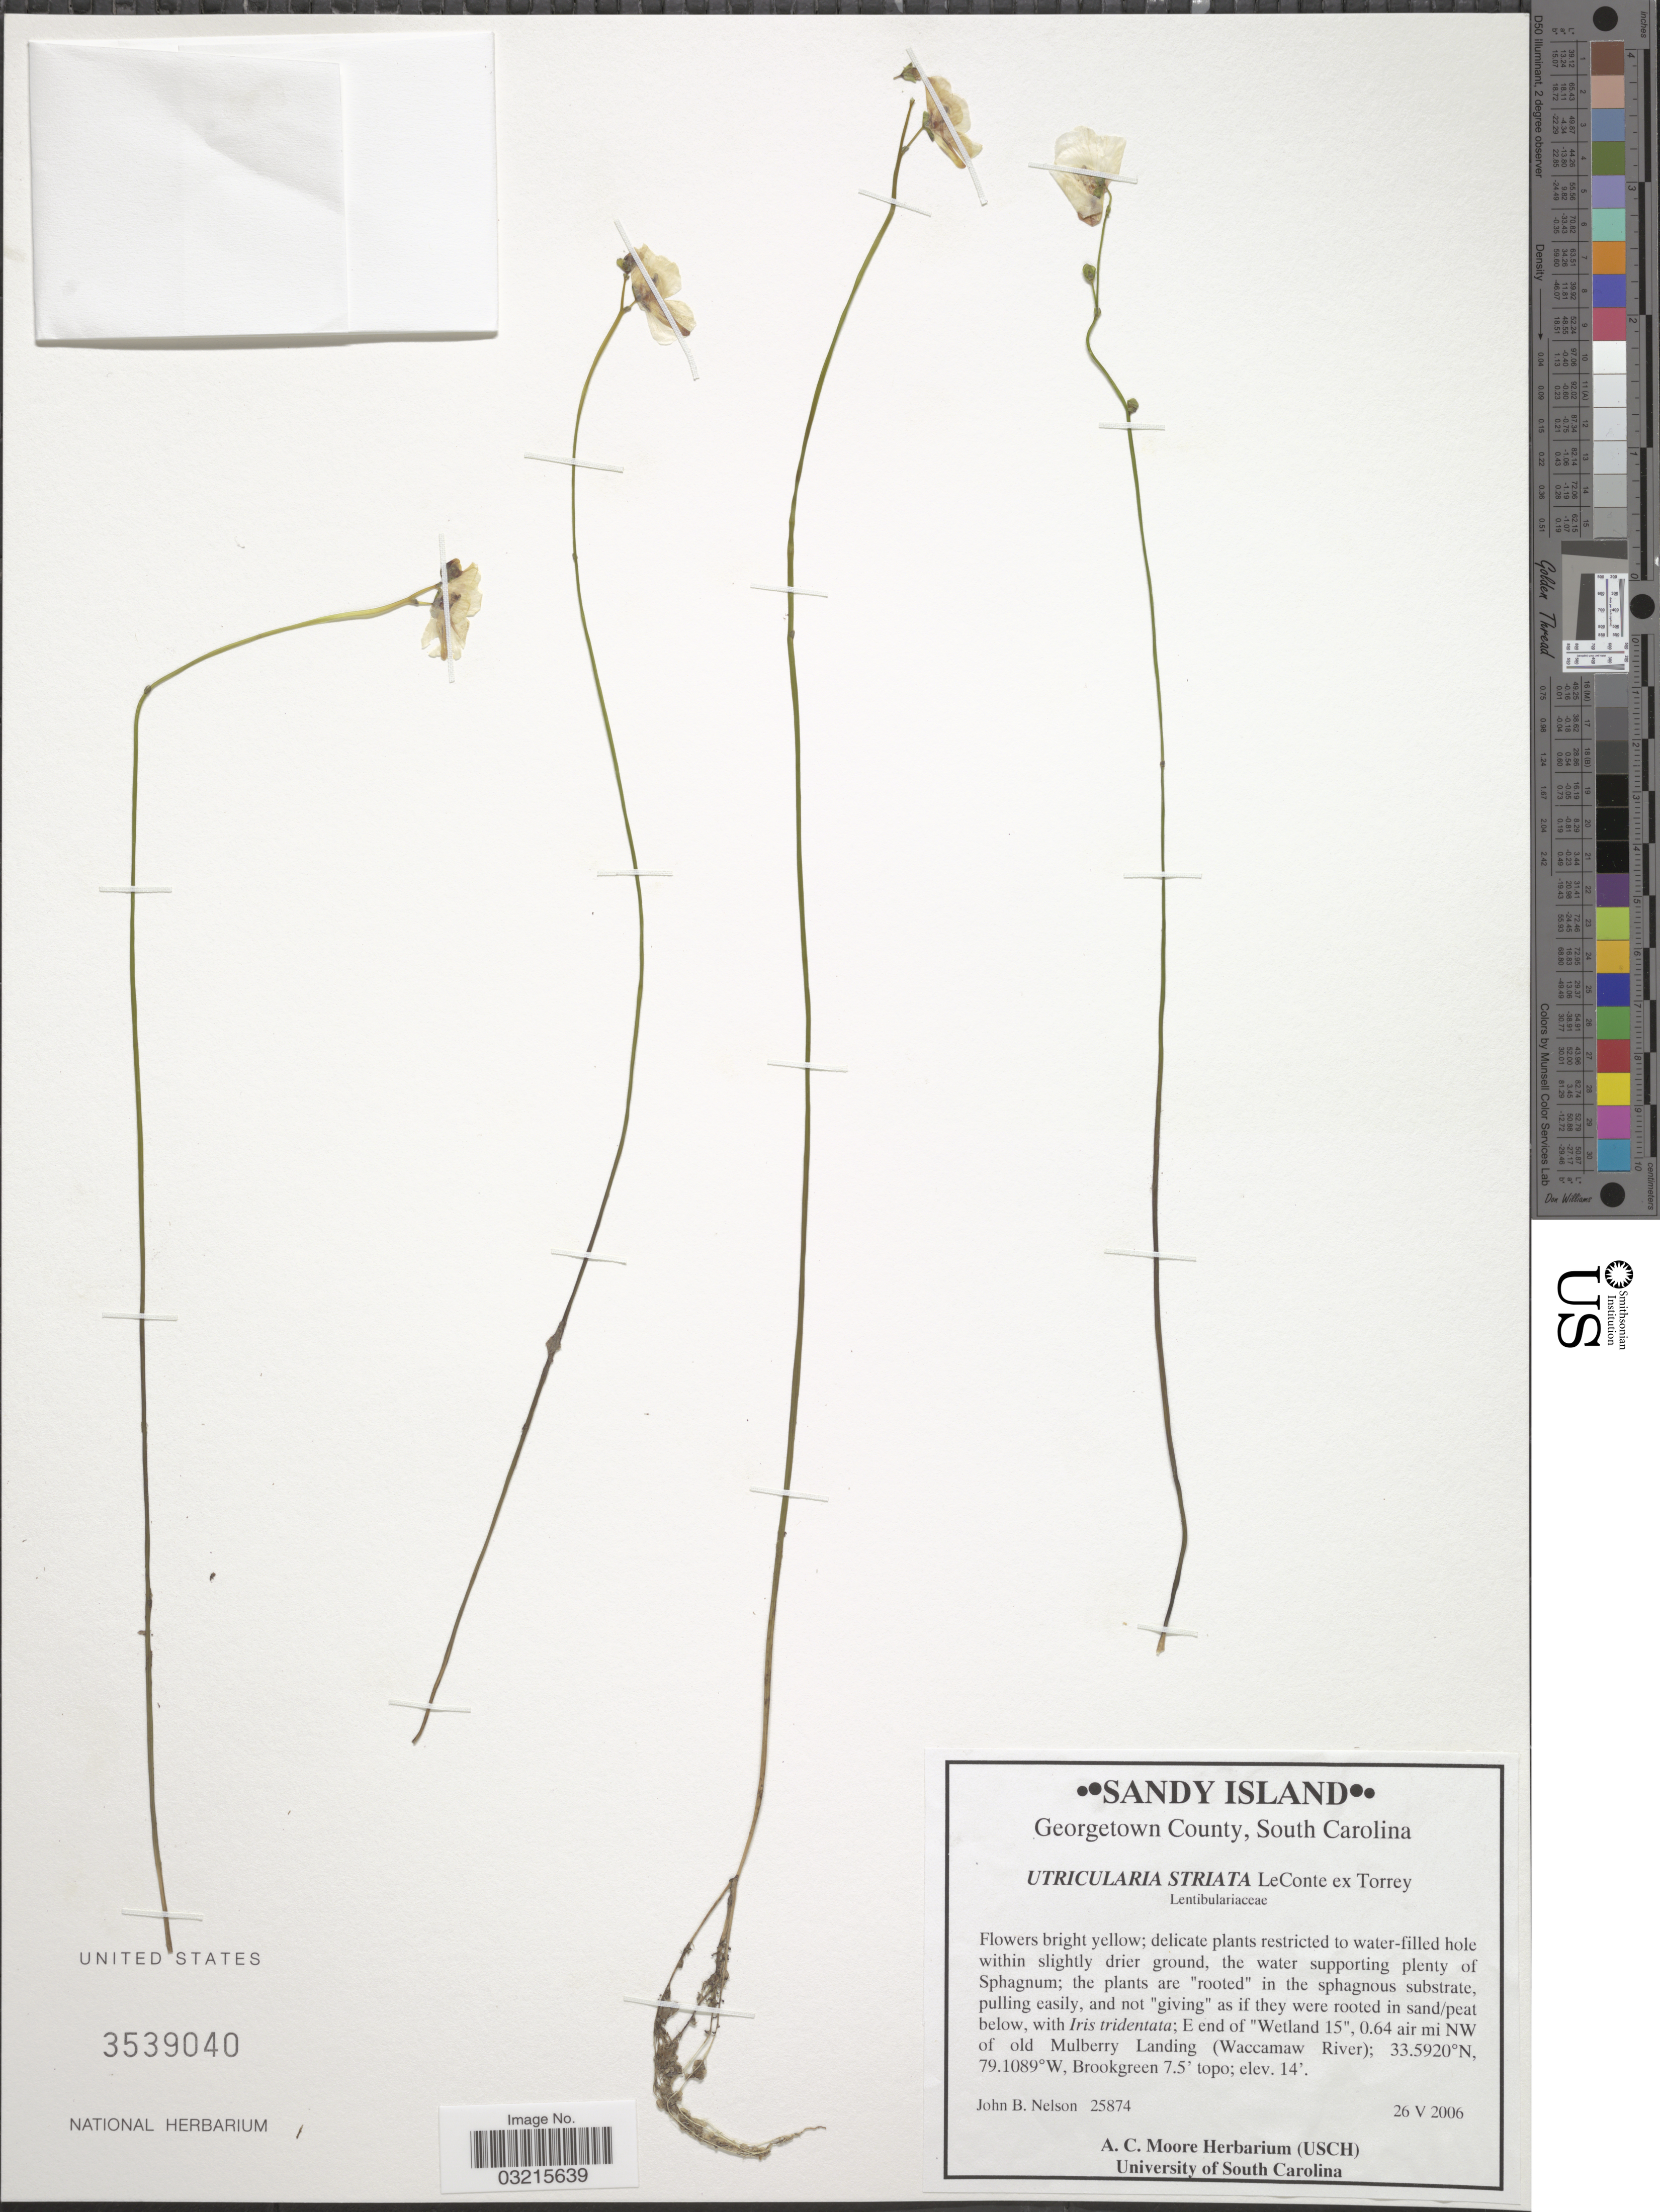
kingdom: Plantae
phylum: Tracheophyta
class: Magnoliopsida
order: Lamiales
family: Lentibulariaceae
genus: Utricularia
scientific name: Utricularia striata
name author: Leconte ex Torr.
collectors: J. B. Nelson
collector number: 25874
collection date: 2006-05-26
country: United States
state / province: South Carolina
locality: Sandy Island, Georgetown County, E end of "Wetland 15", 0.64 air mi NW of old Mulberry Landing (Waccamaw River), Brookgreen 7.5'.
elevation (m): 4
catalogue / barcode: US 3539040